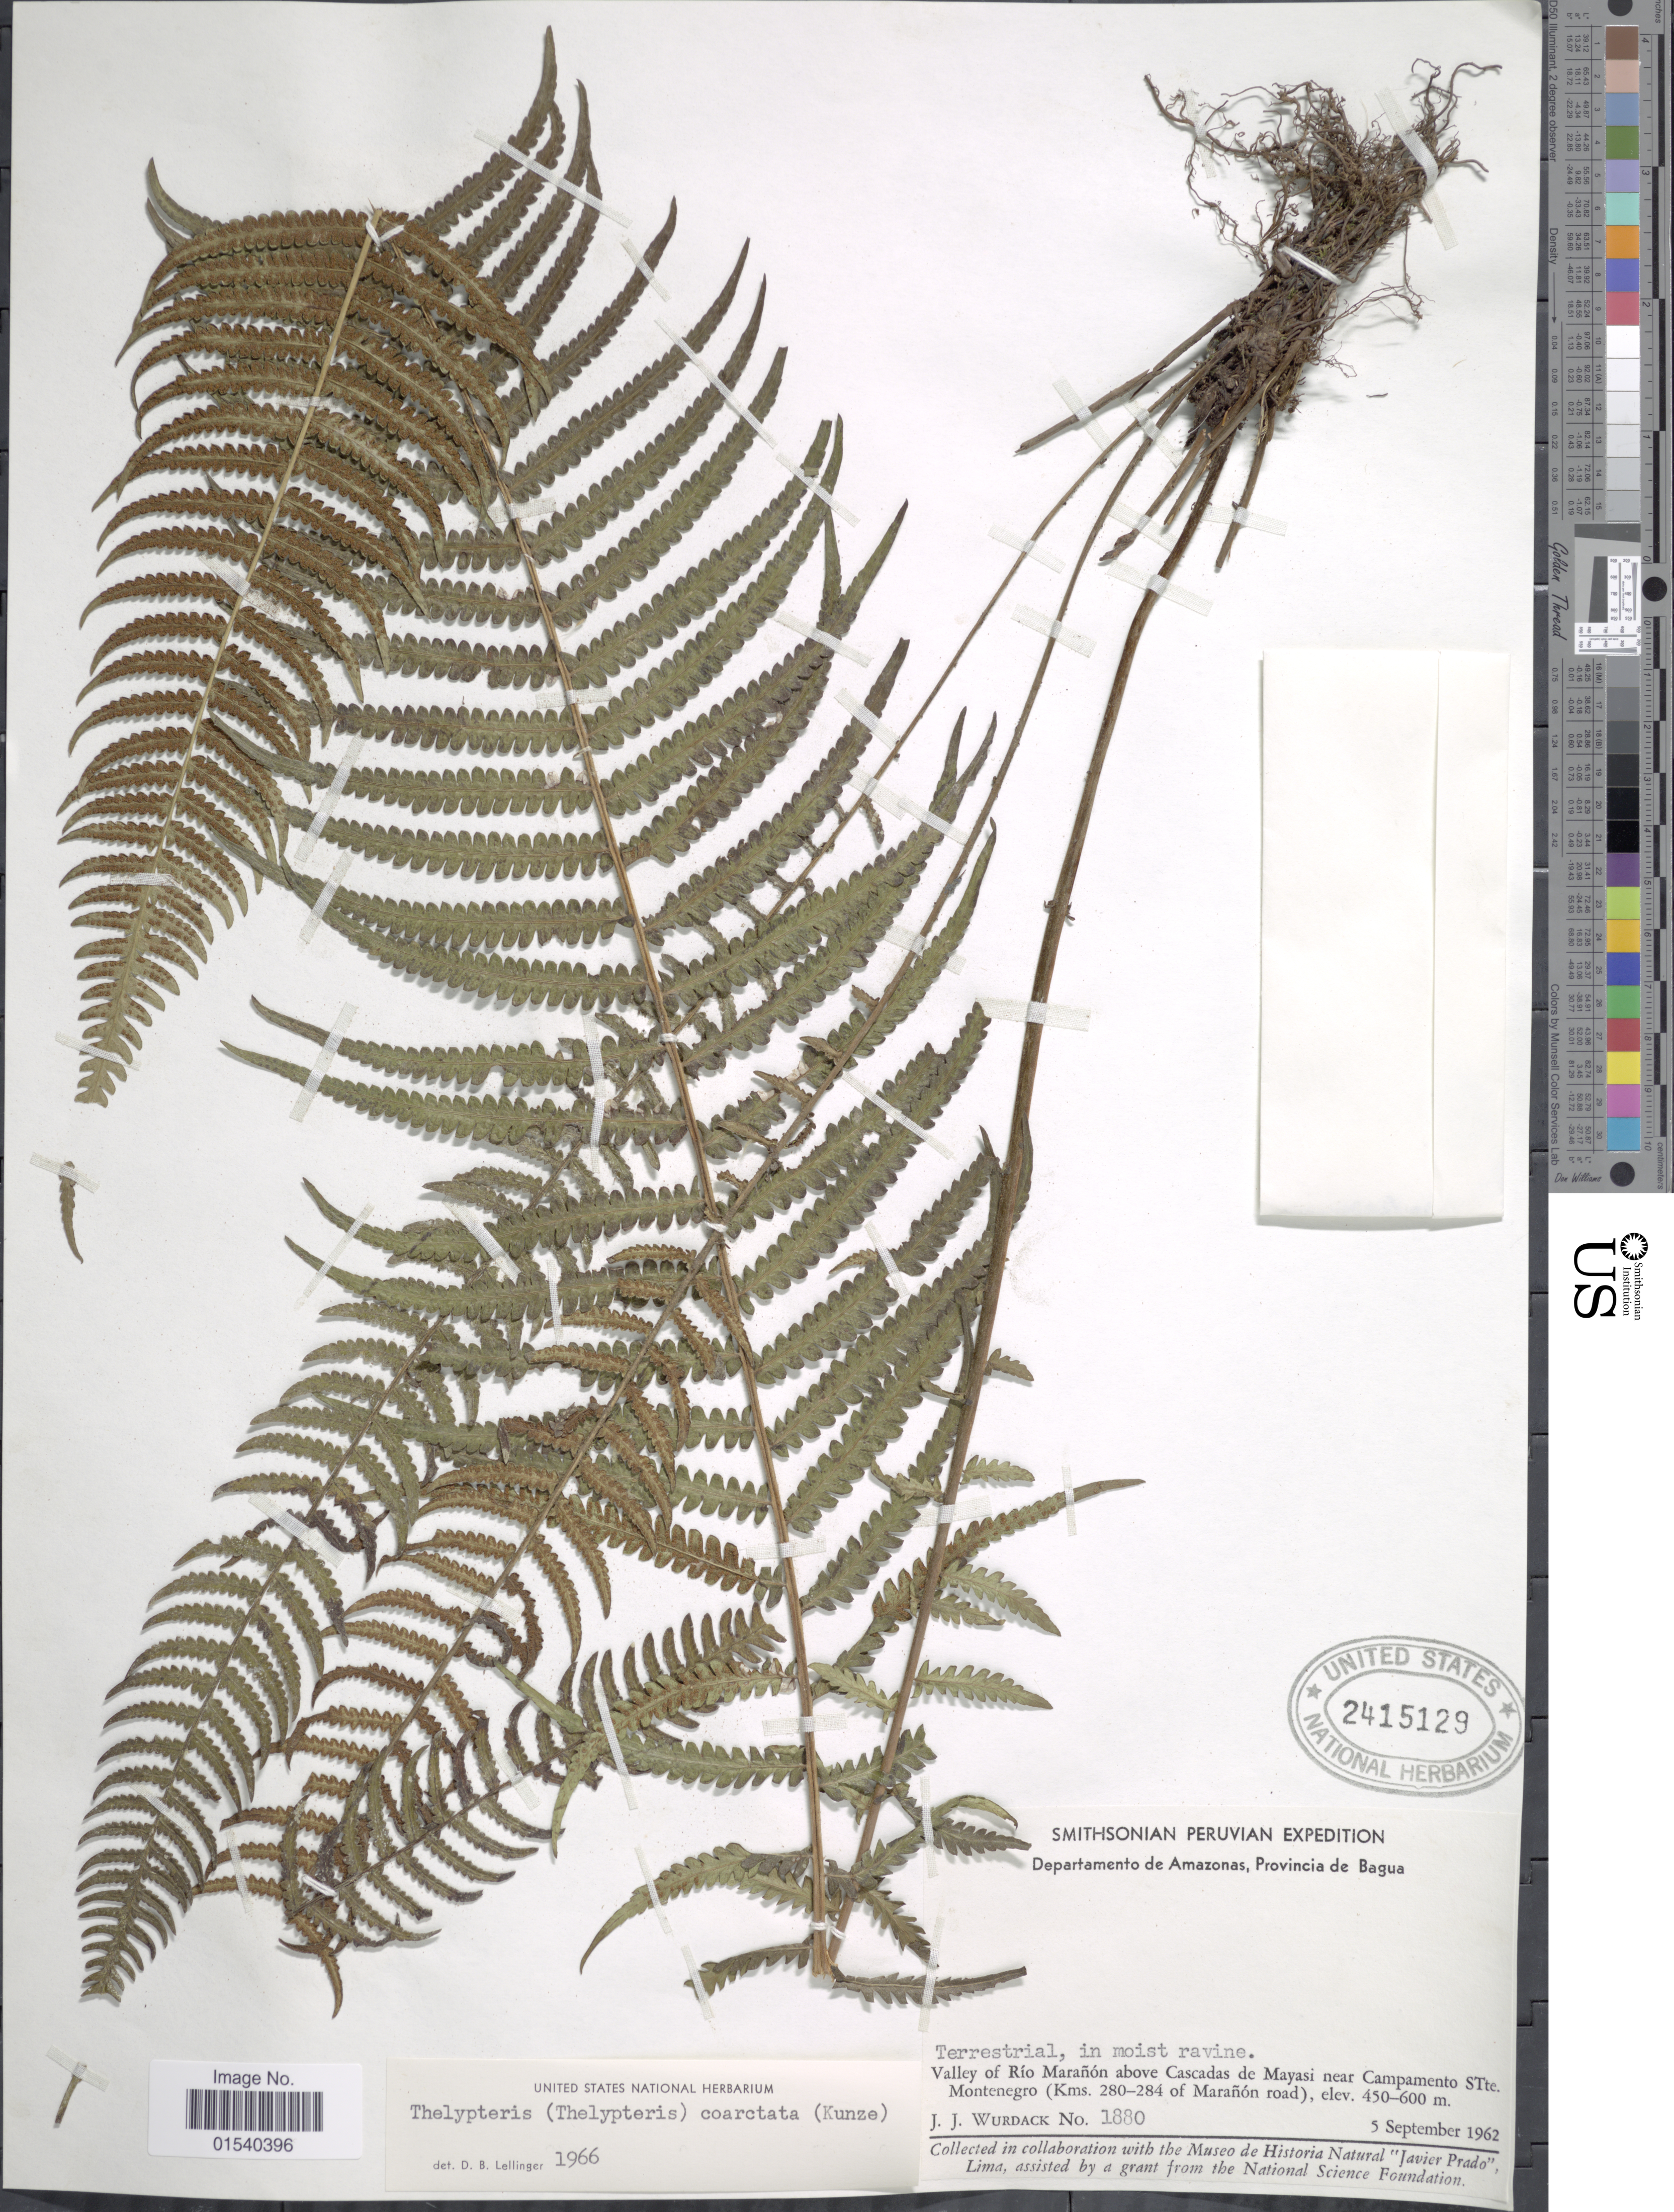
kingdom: Plantae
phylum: Tracheophyta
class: Polypodiopsida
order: Polypodiales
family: Thelypteridaceae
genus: Amauropelta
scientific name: Amauropelta opposita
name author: (Vahl) Pic. Serm.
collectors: J. J. Wurdack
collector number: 1880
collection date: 1962-09-05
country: Peru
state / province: Amazonas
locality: Departamento de Amazonas, Provincia de Bagua, Valley of Río Marañón above Cascadas de Mayasi near Campamento STte. Montenegro (Kms 280-284 of Marañon road)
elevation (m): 450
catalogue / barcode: US 2415129